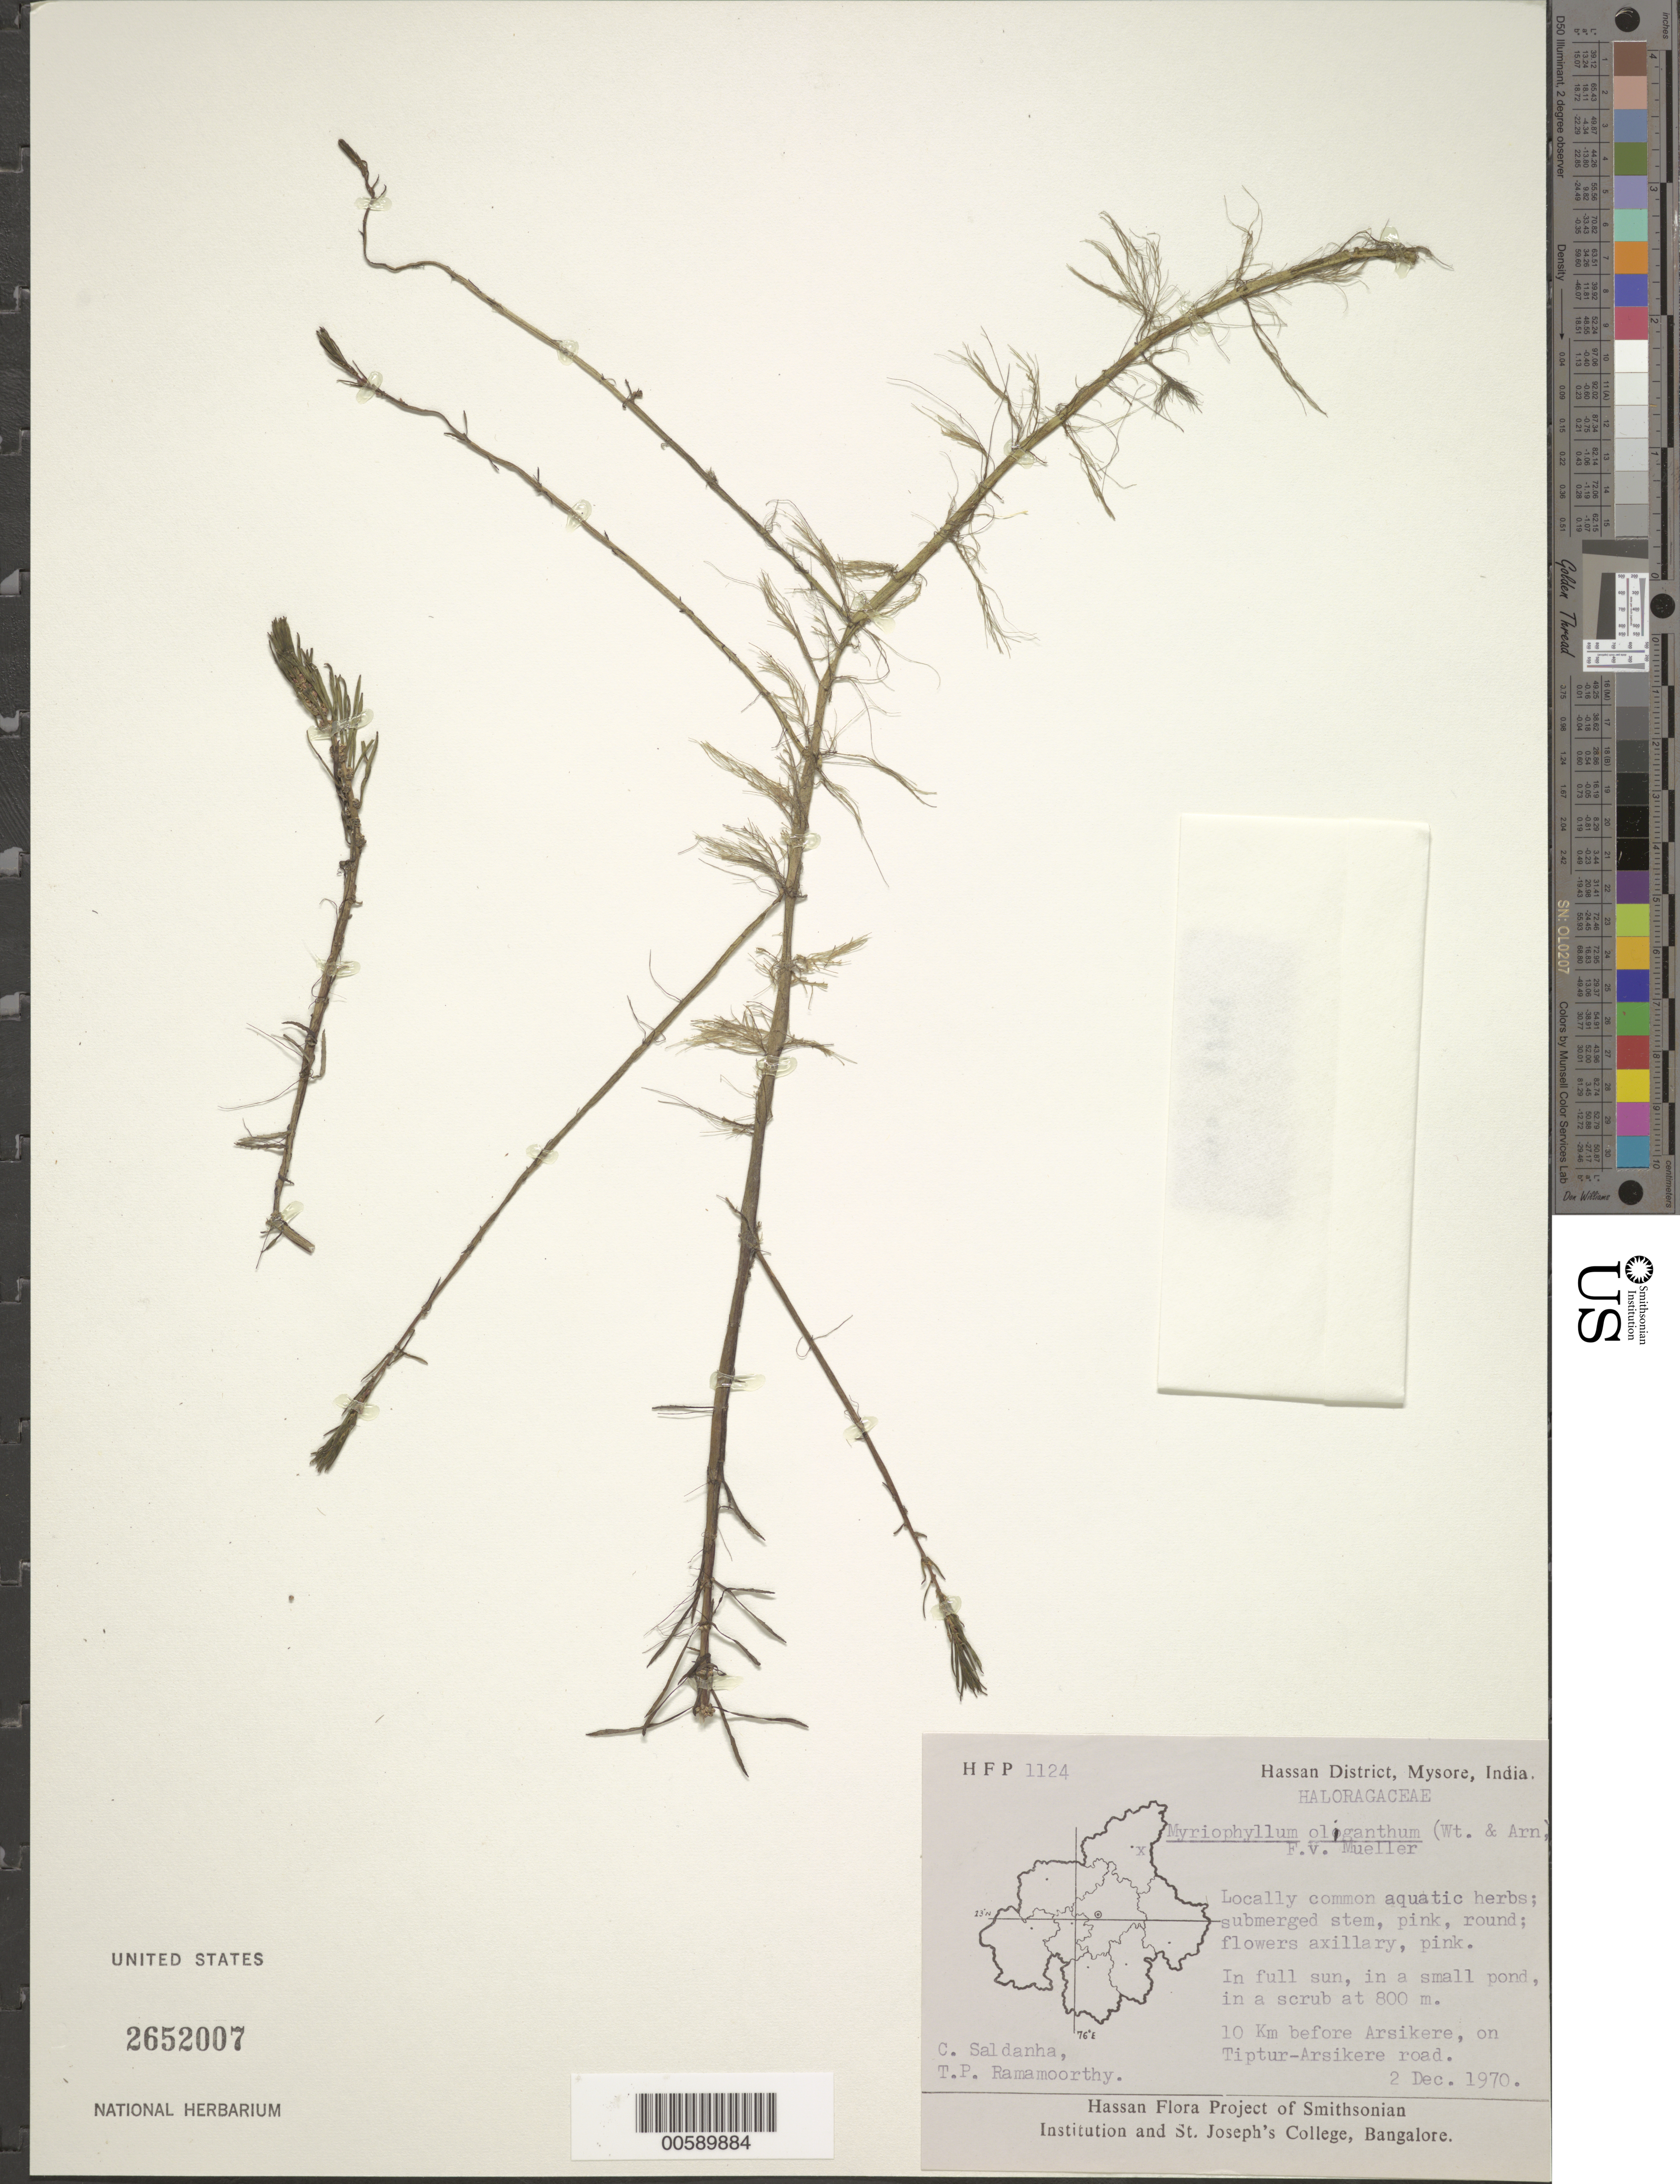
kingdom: Plantae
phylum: Tracheophyta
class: Magnoliopsida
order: Saxifragales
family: Haloragaceae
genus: Myriophyllum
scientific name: Myriophyllum oliganthum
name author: (Wight & Arn.) F. Muell.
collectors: C. J. Saldanha & T. P. Ramamoorthy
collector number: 1124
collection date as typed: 02 Dec 1970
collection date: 1970-12-02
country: India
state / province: Karnataka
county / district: Hassan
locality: Arsikere, Tiptur-Arsikere road. [Mysore = Karnataka]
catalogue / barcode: US 2652007